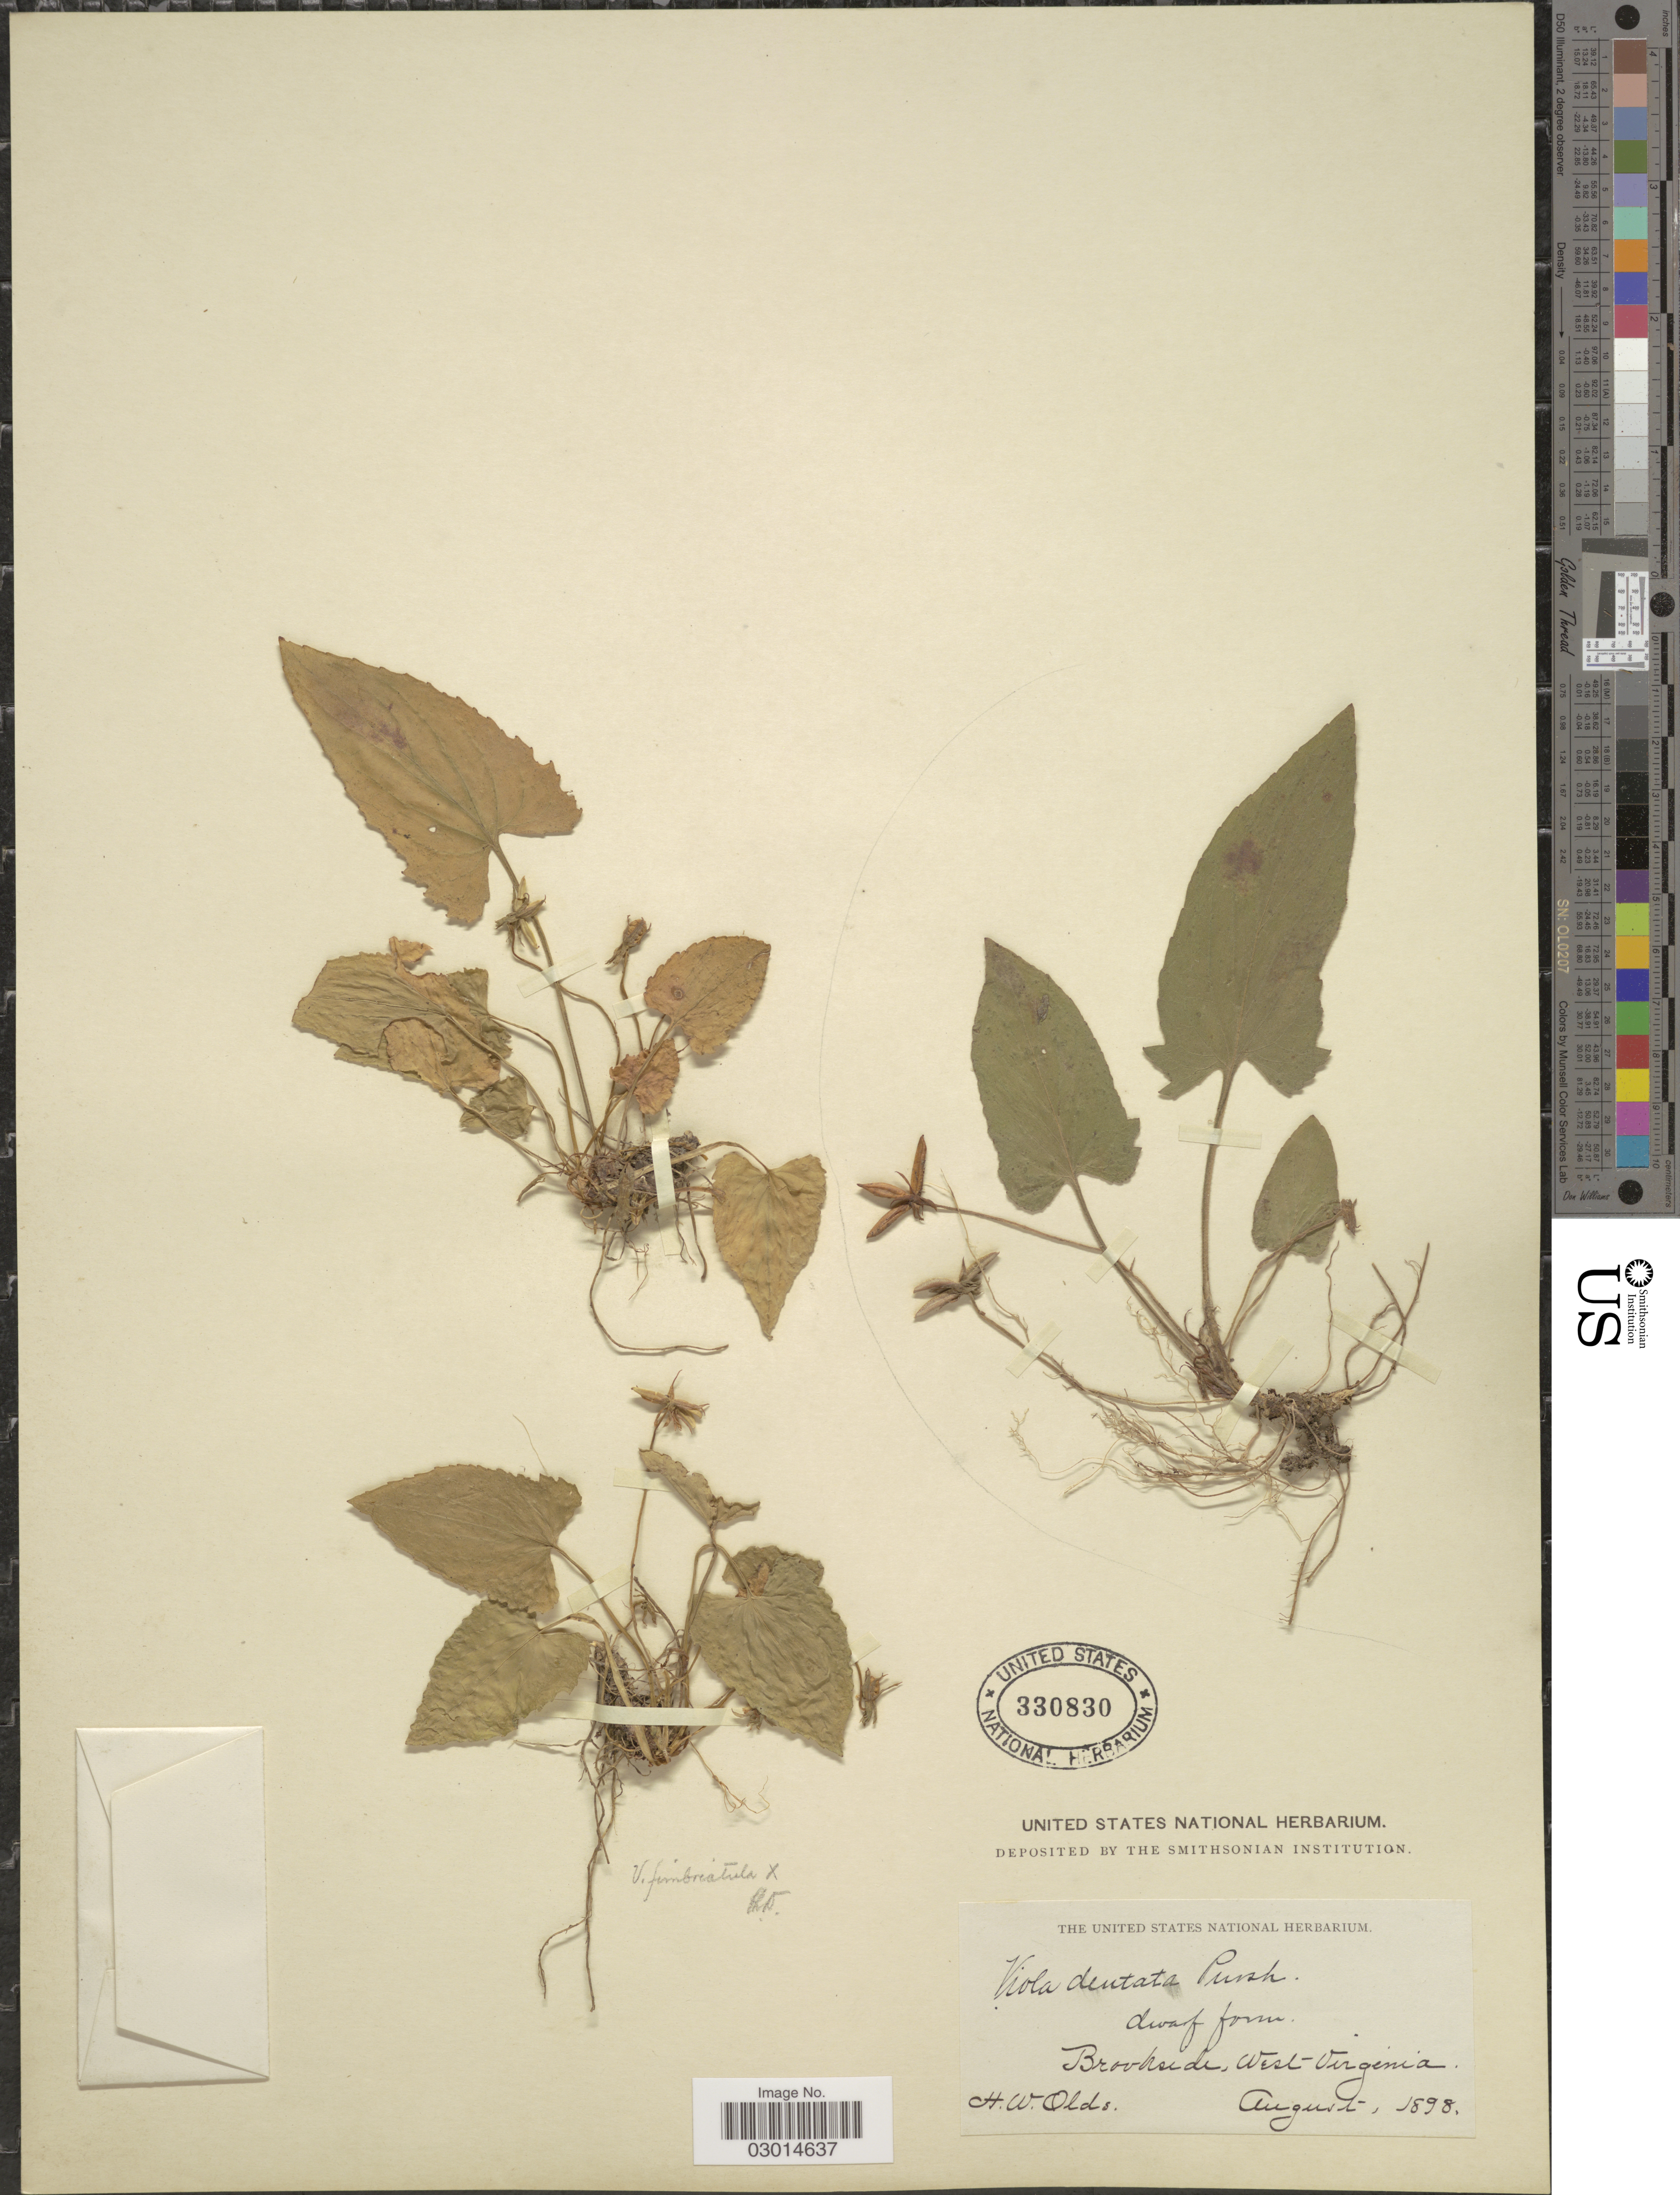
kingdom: Plantae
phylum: Tracheophyta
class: Magnoliopsida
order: Malpighiales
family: Violaceae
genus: Viola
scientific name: Viola dentata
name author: Pursh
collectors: H. W. Olds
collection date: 1898-08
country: United States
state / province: West Virginia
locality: Brookside.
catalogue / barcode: US 330830